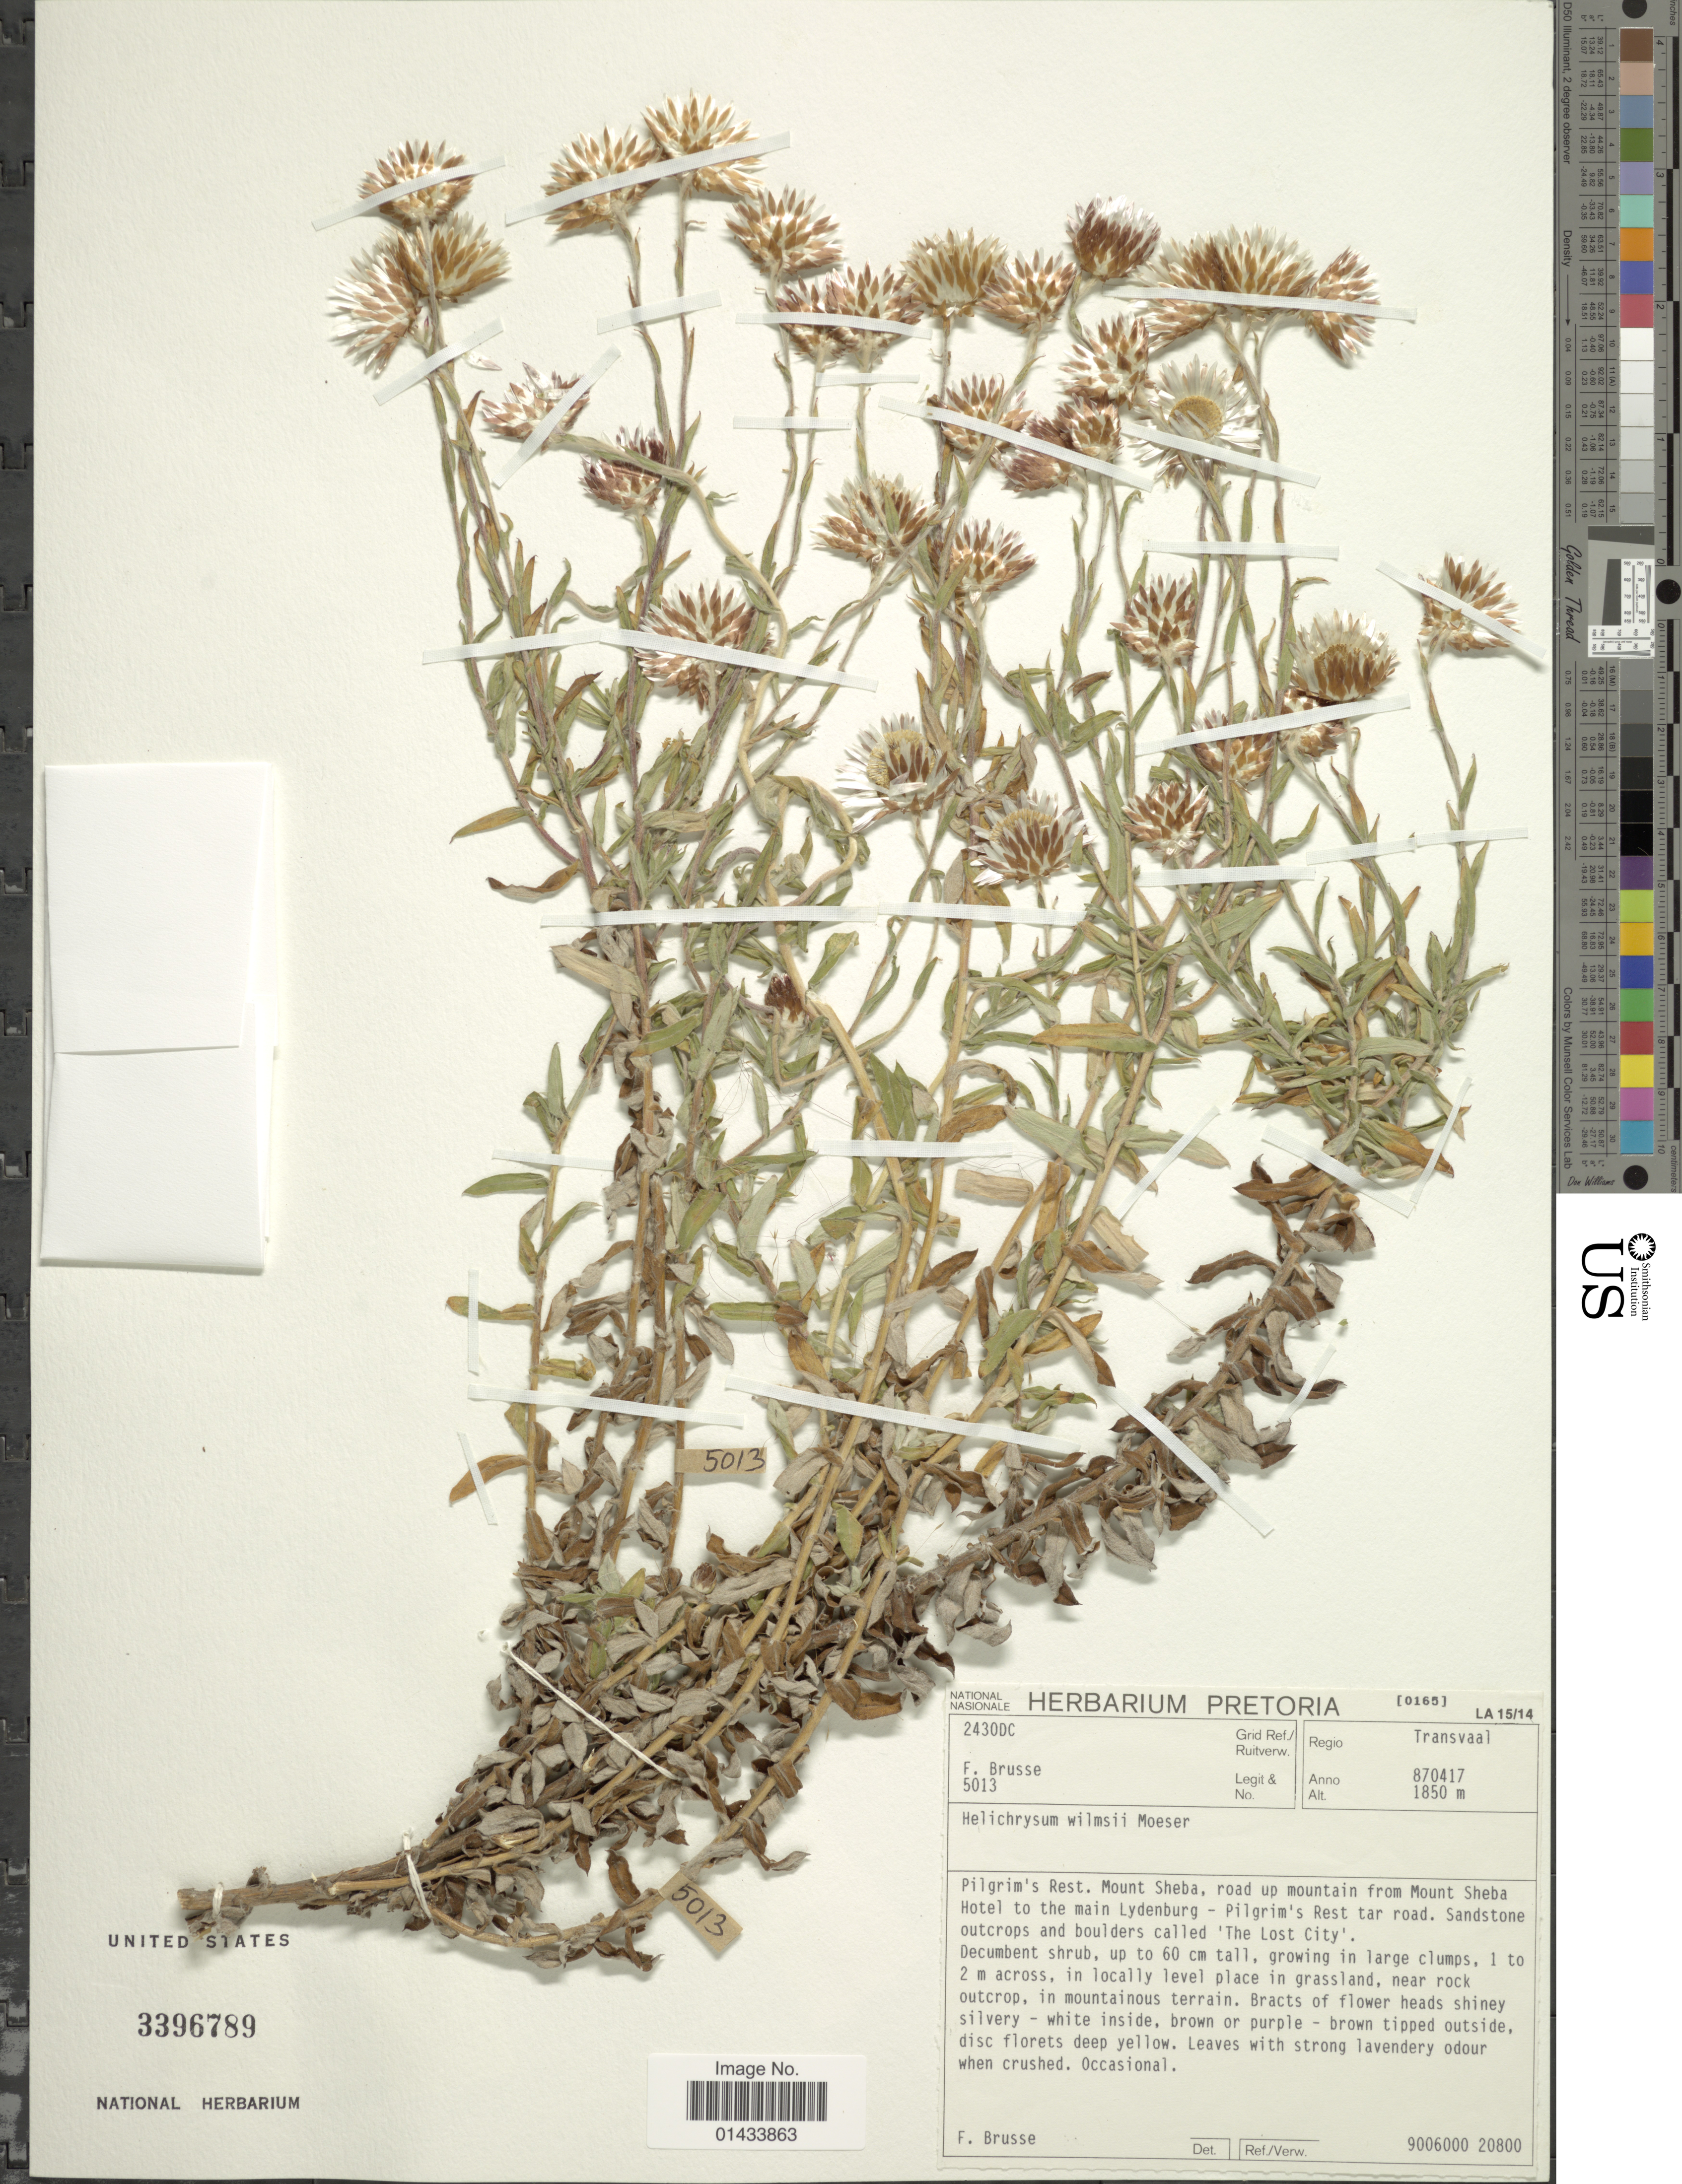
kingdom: Plantae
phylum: Tracheophyta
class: Magnoliopsida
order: Asterales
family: Asteraceae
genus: Helichrysum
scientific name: Helichrysum wilmsii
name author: Moeser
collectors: F. A. Brusse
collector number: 5013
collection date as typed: Transcribed d/m/y: 17/4/87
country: South Africa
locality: Regio Transvaal, Grid Ref./Ruitverw. 2430DC, Pilgrim's Rest, Mount Sheba, road up mountain from Mount Sheba Hotel to the main Lydenburg, Pilgrim's Rest tar road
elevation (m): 1850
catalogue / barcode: US 3396789